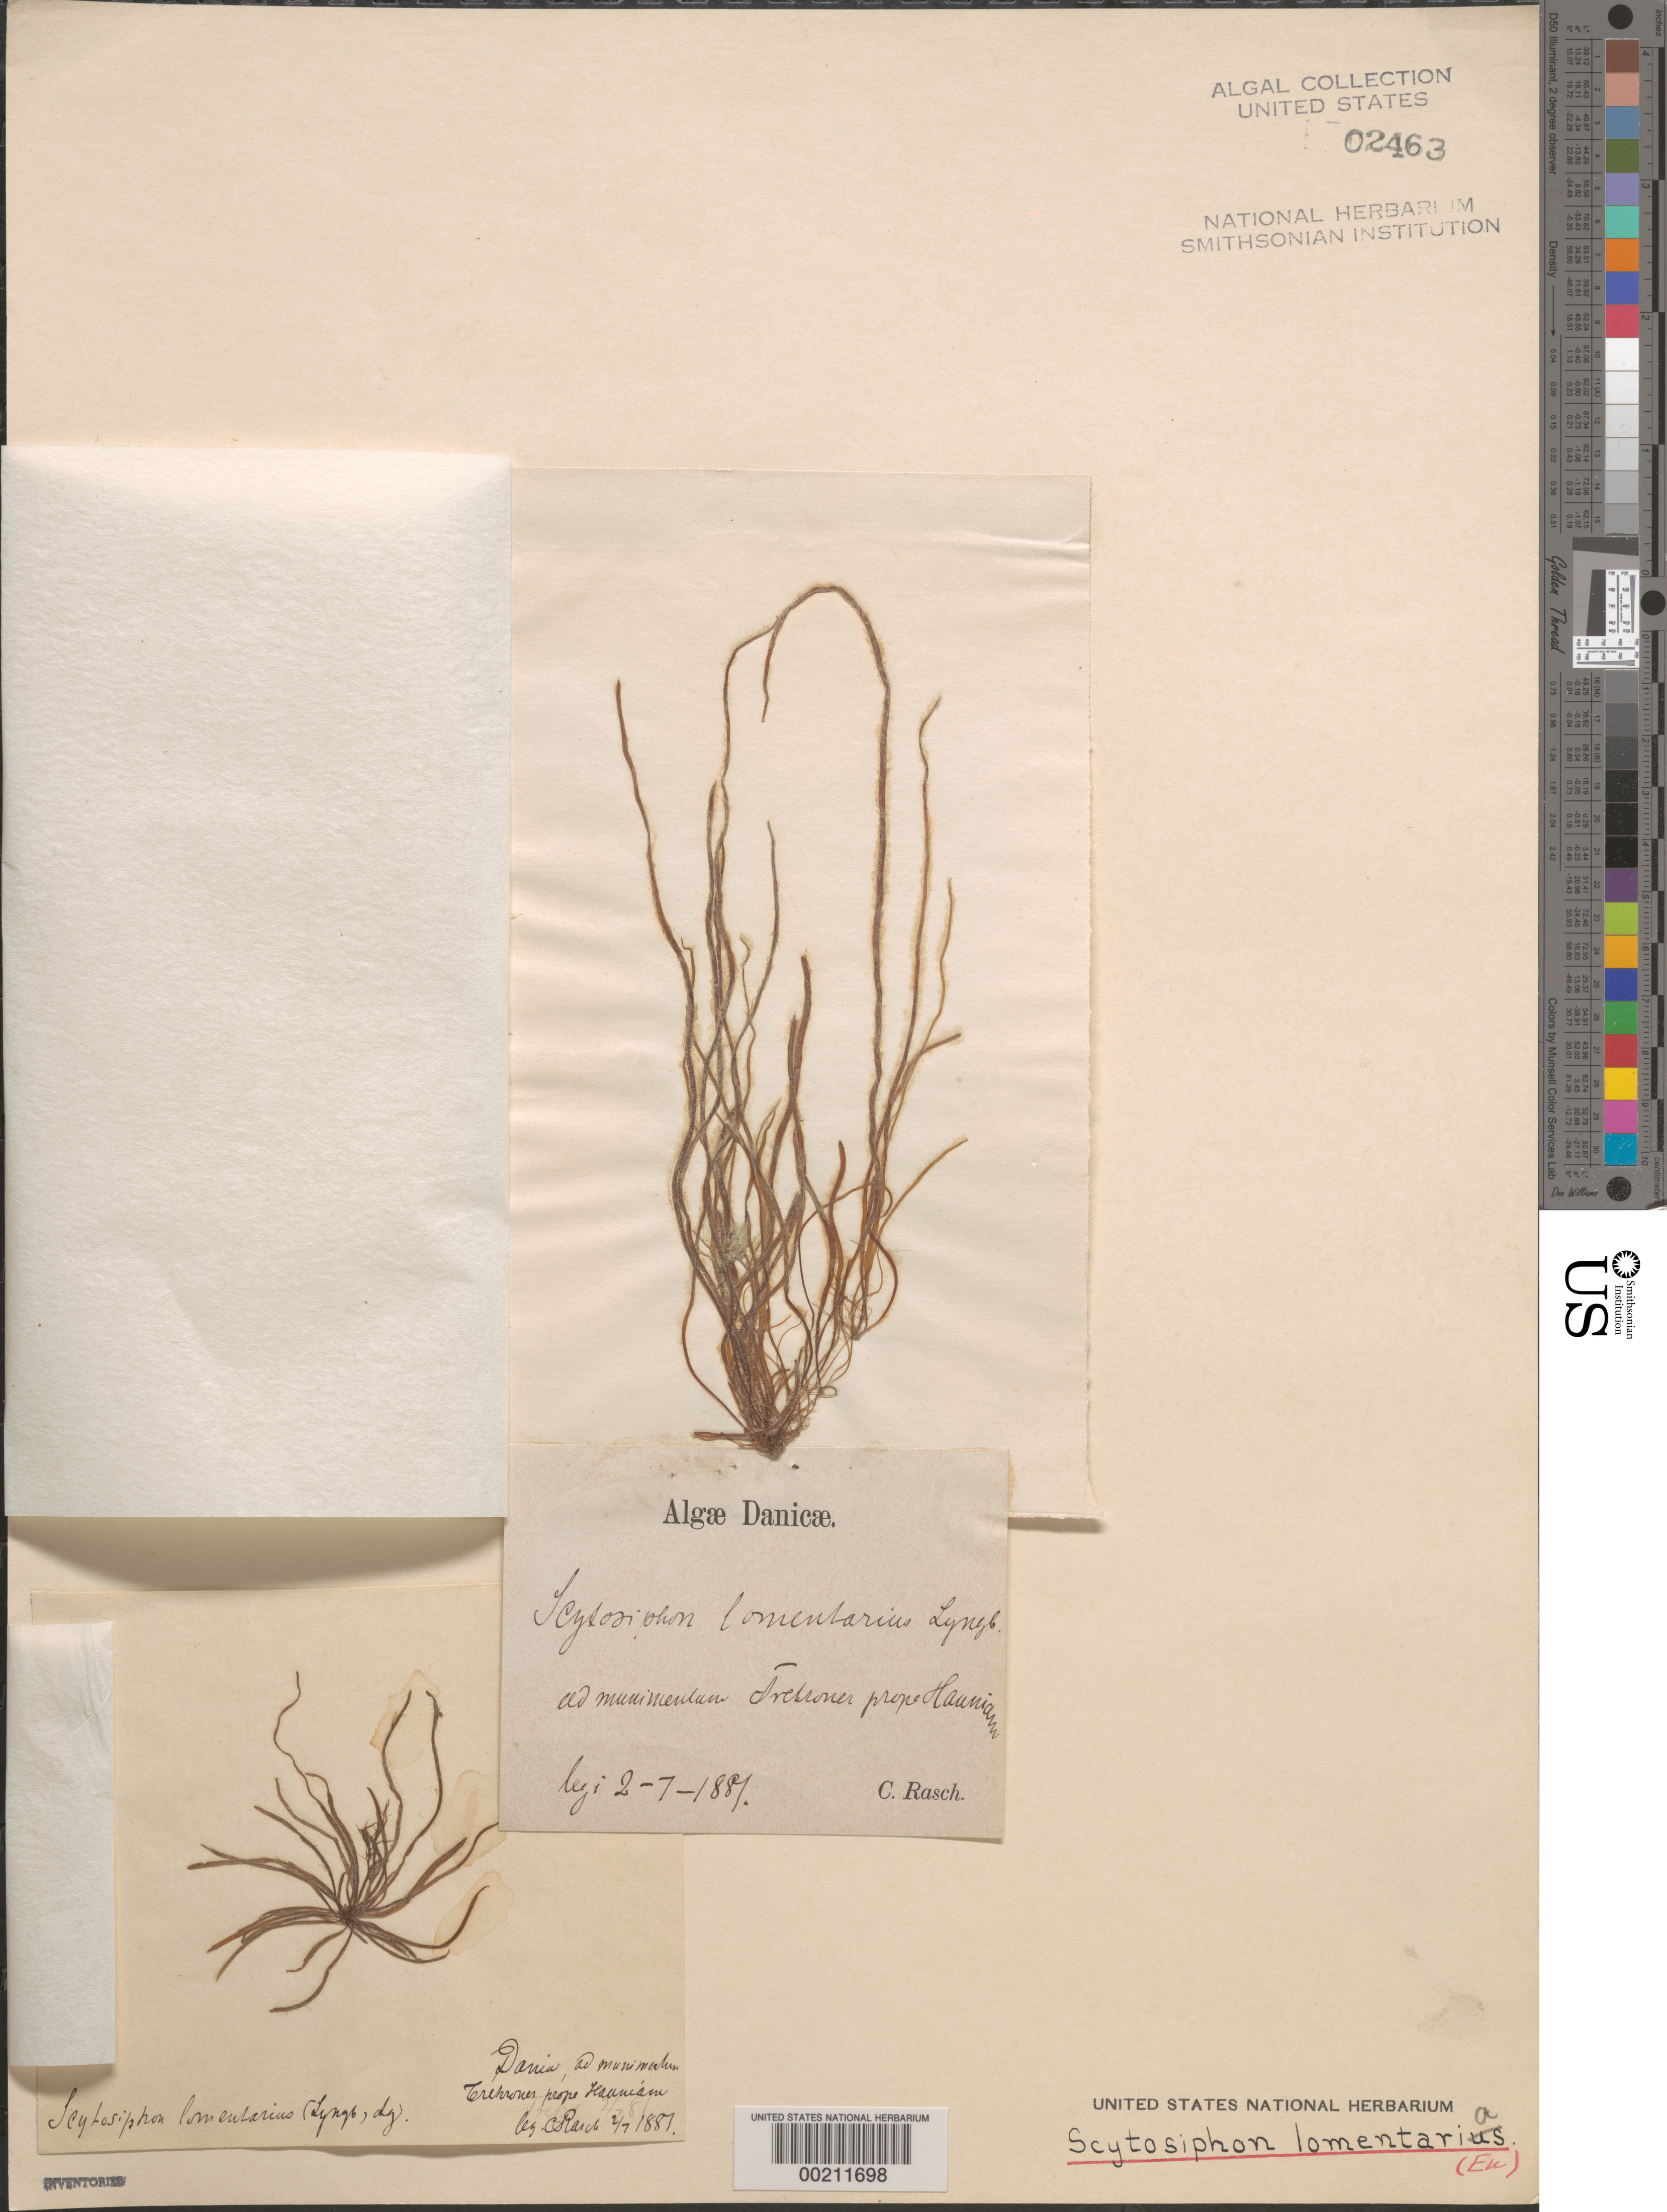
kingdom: Chromista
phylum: Ochrophyta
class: Phaeophyceae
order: Scytosiphonales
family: Scytosiphonaceae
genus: Scytosiphon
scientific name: Scytosiphon lomentaria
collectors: C. Rasch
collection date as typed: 02 Jul 1887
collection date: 1887-07-02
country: Denmark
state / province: Hovedstaden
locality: Trekroner, Near Copenhagen (Hafnia)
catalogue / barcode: US 2463